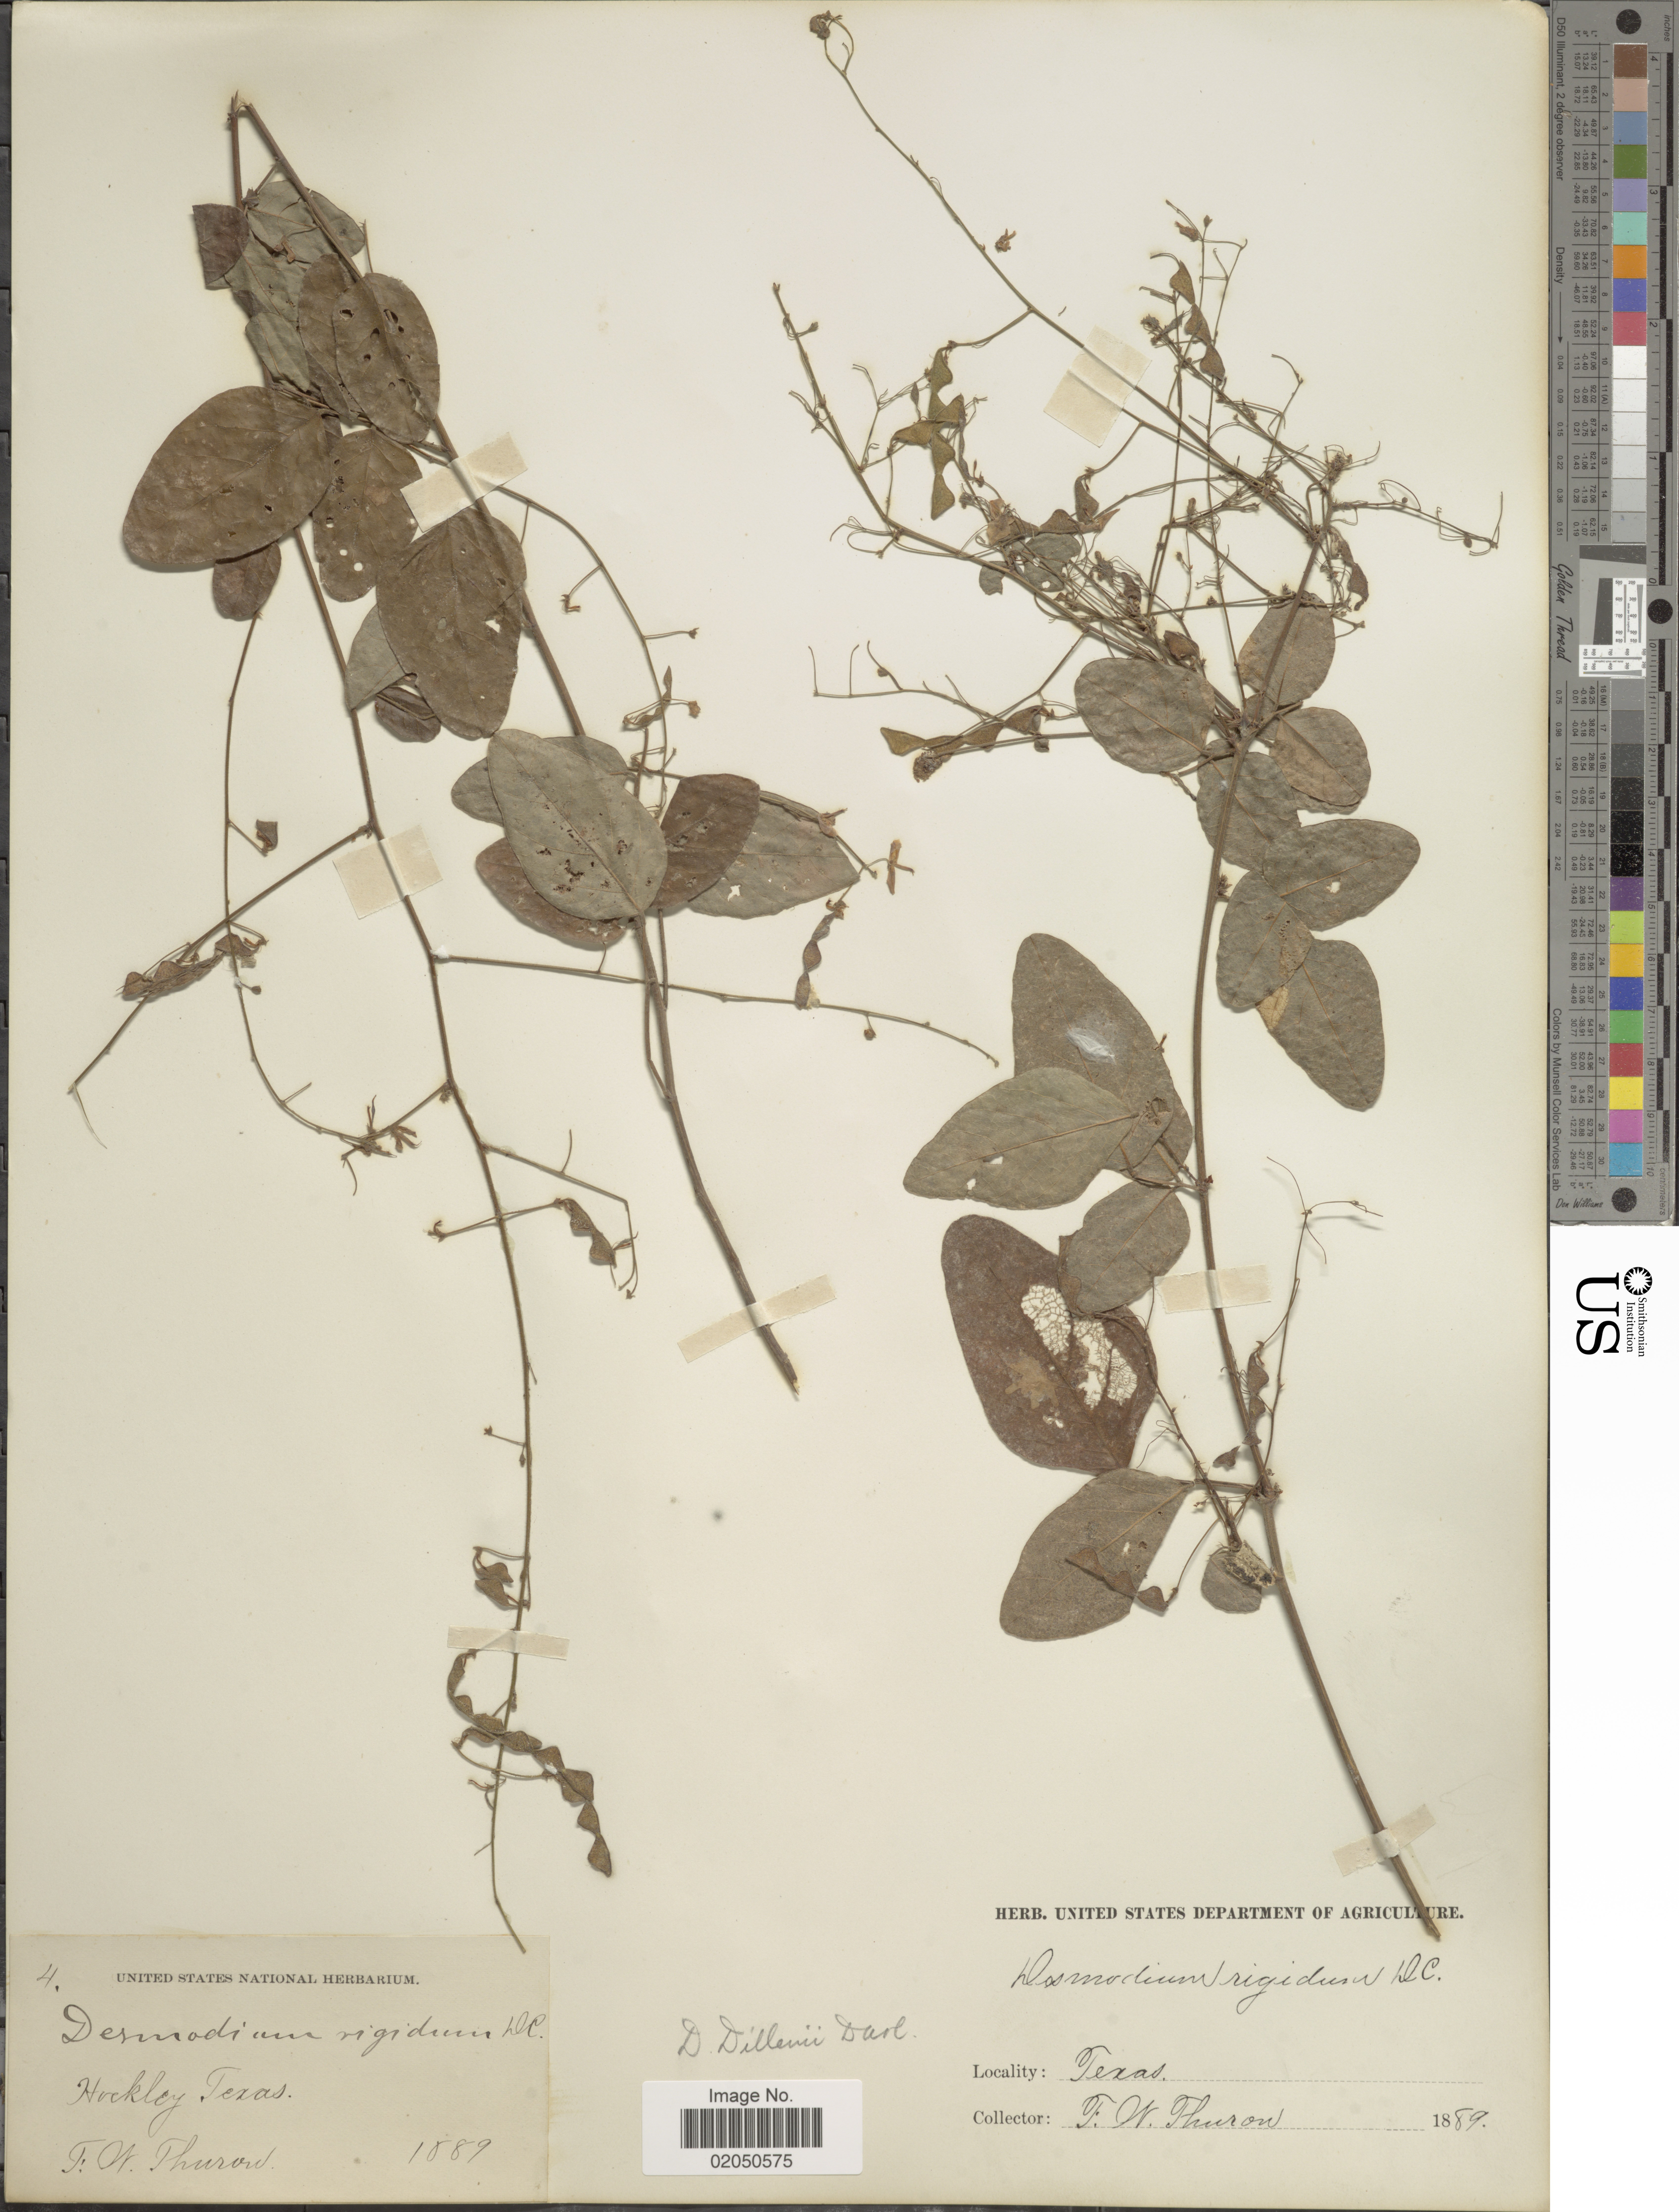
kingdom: Plantae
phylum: Tracheophyta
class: Magnoliopsida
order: Fabales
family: Fabaceae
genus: Desmodium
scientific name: Desmodium glabellum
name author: (Michx.) DC.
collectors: F. W. Thurow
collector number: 4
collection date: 1889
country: United States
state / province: Texas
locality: Hockley